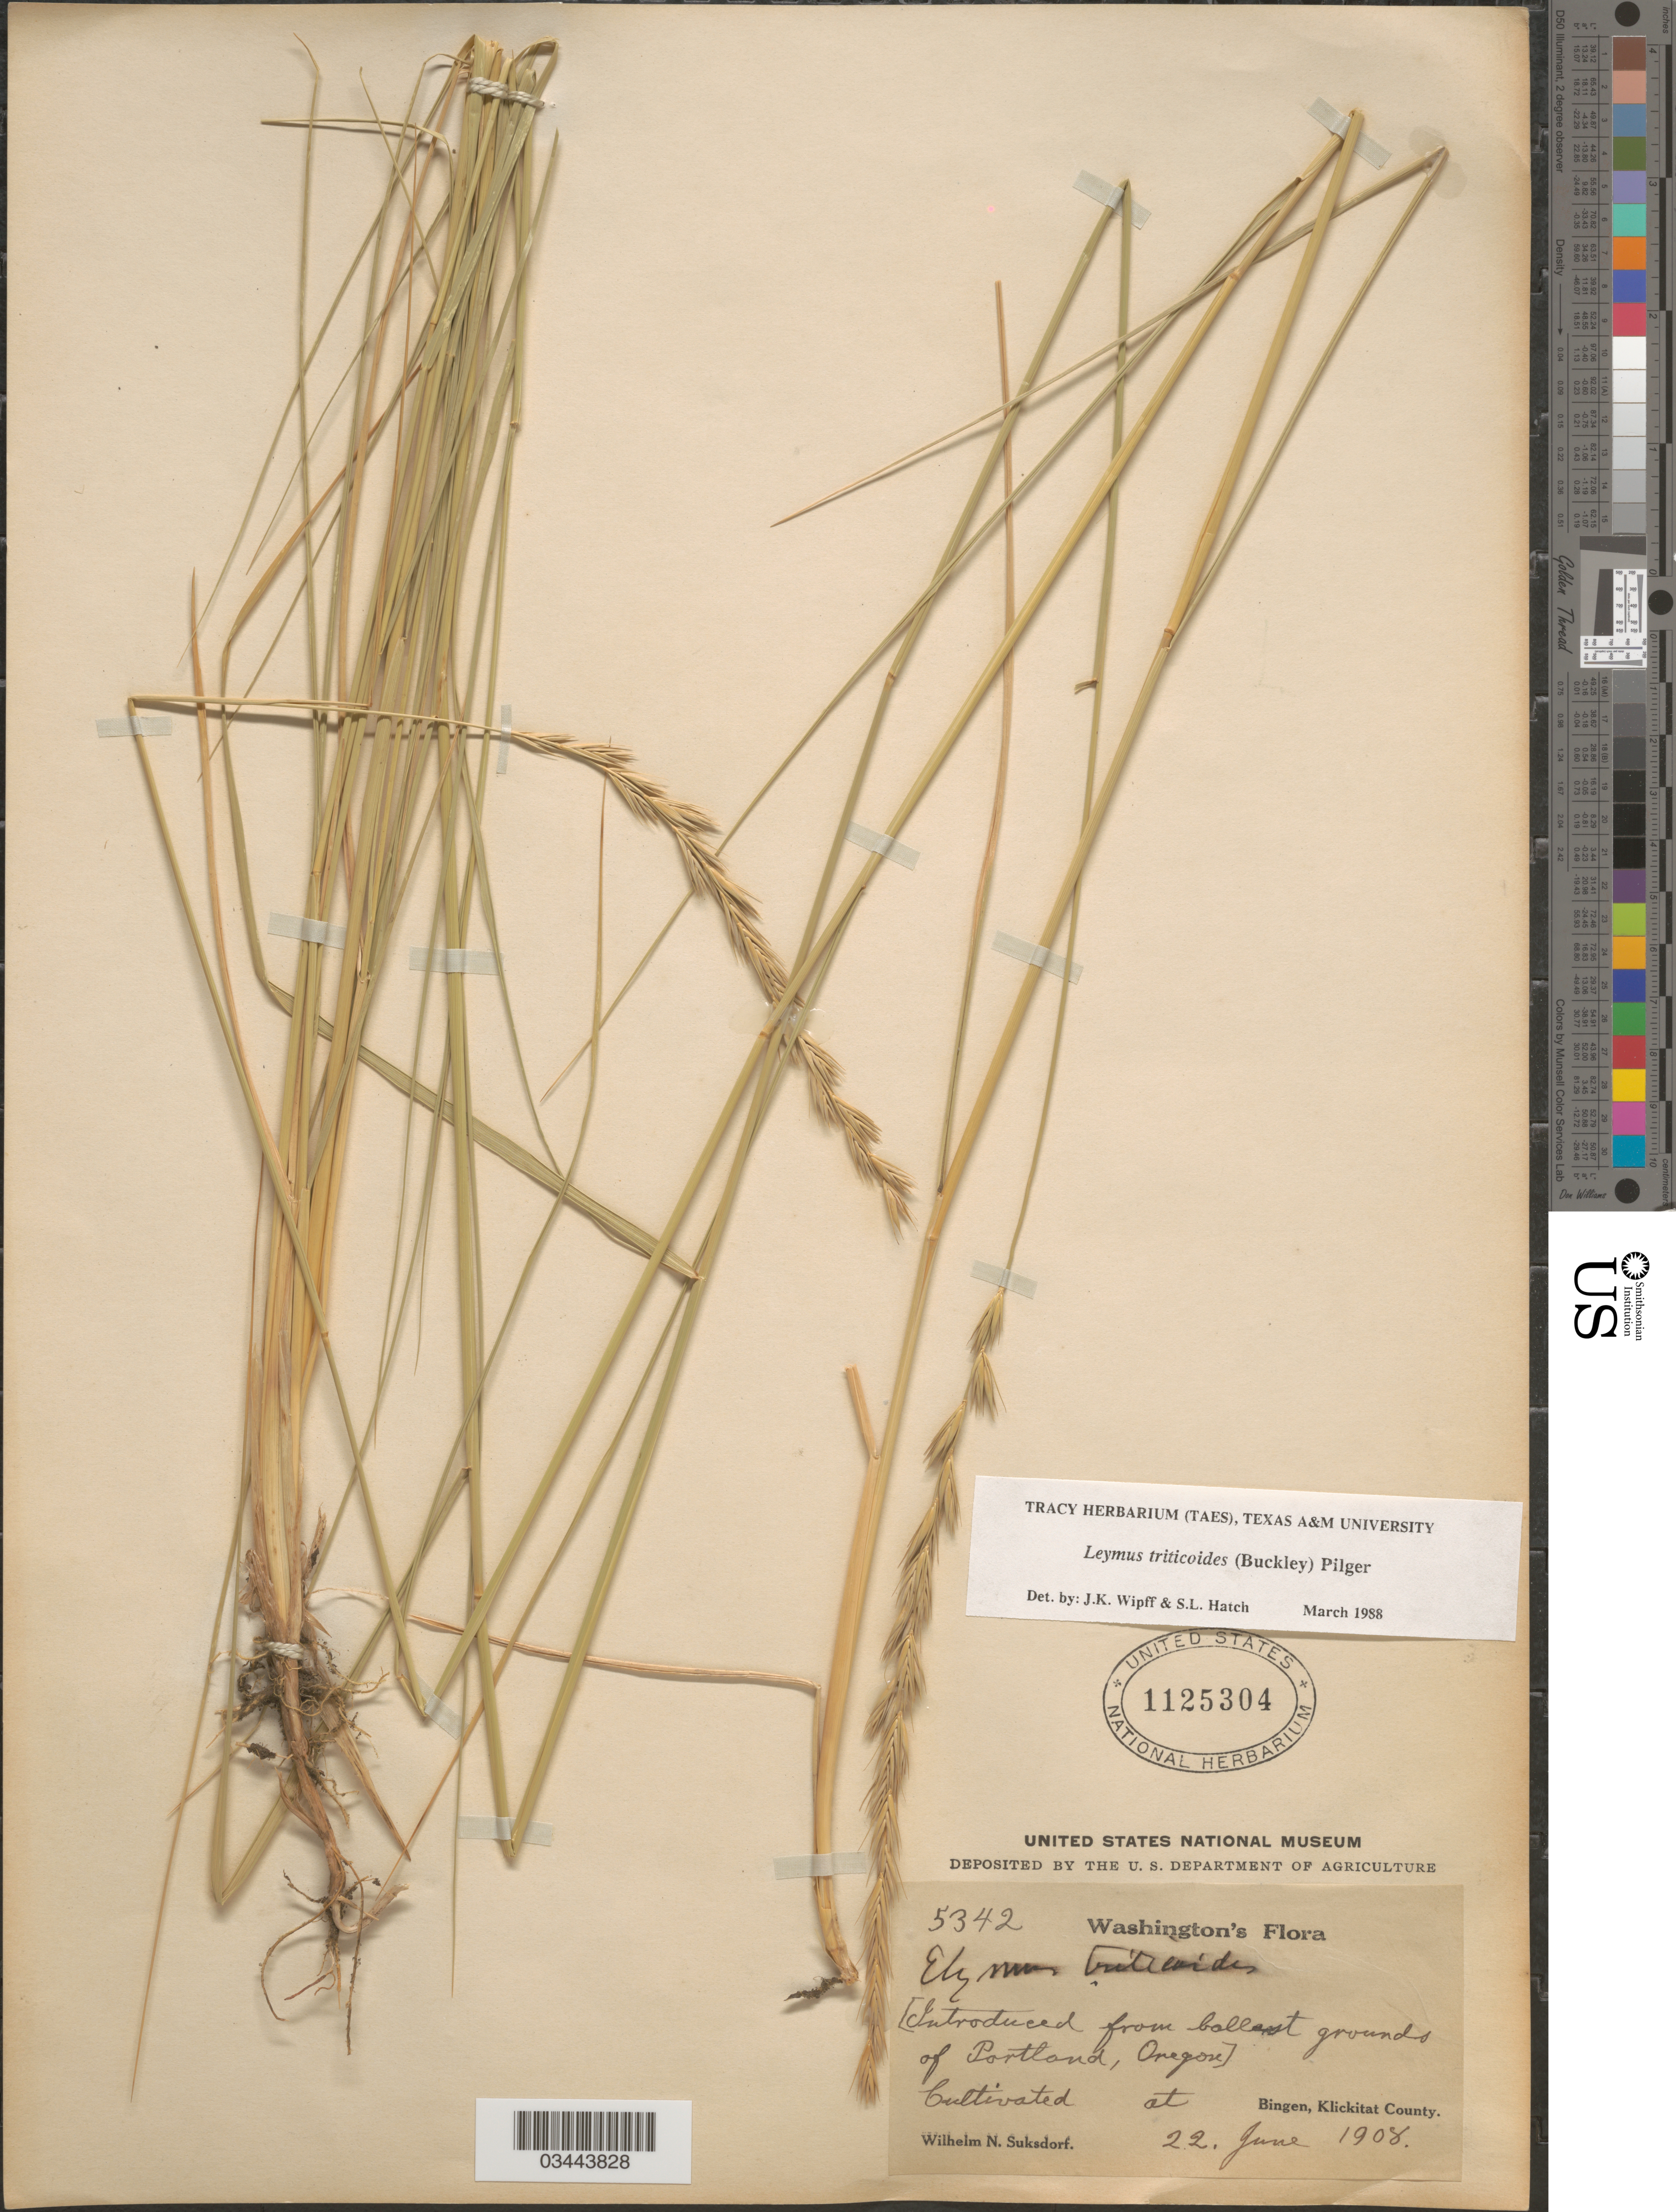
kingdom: Plantae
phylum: Tracheophyta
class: Liliopsida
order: Poales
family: Poaceae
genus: Leymus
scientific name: Leymus triticoides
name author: (Buckley) Pilg.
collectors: W. N. Suksdorf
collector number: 5342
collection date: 1908-06-22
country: United States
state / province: Washington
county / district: Klickitat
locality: Cultivated at Bingen, Klickitat County.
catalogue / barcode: US 1125304